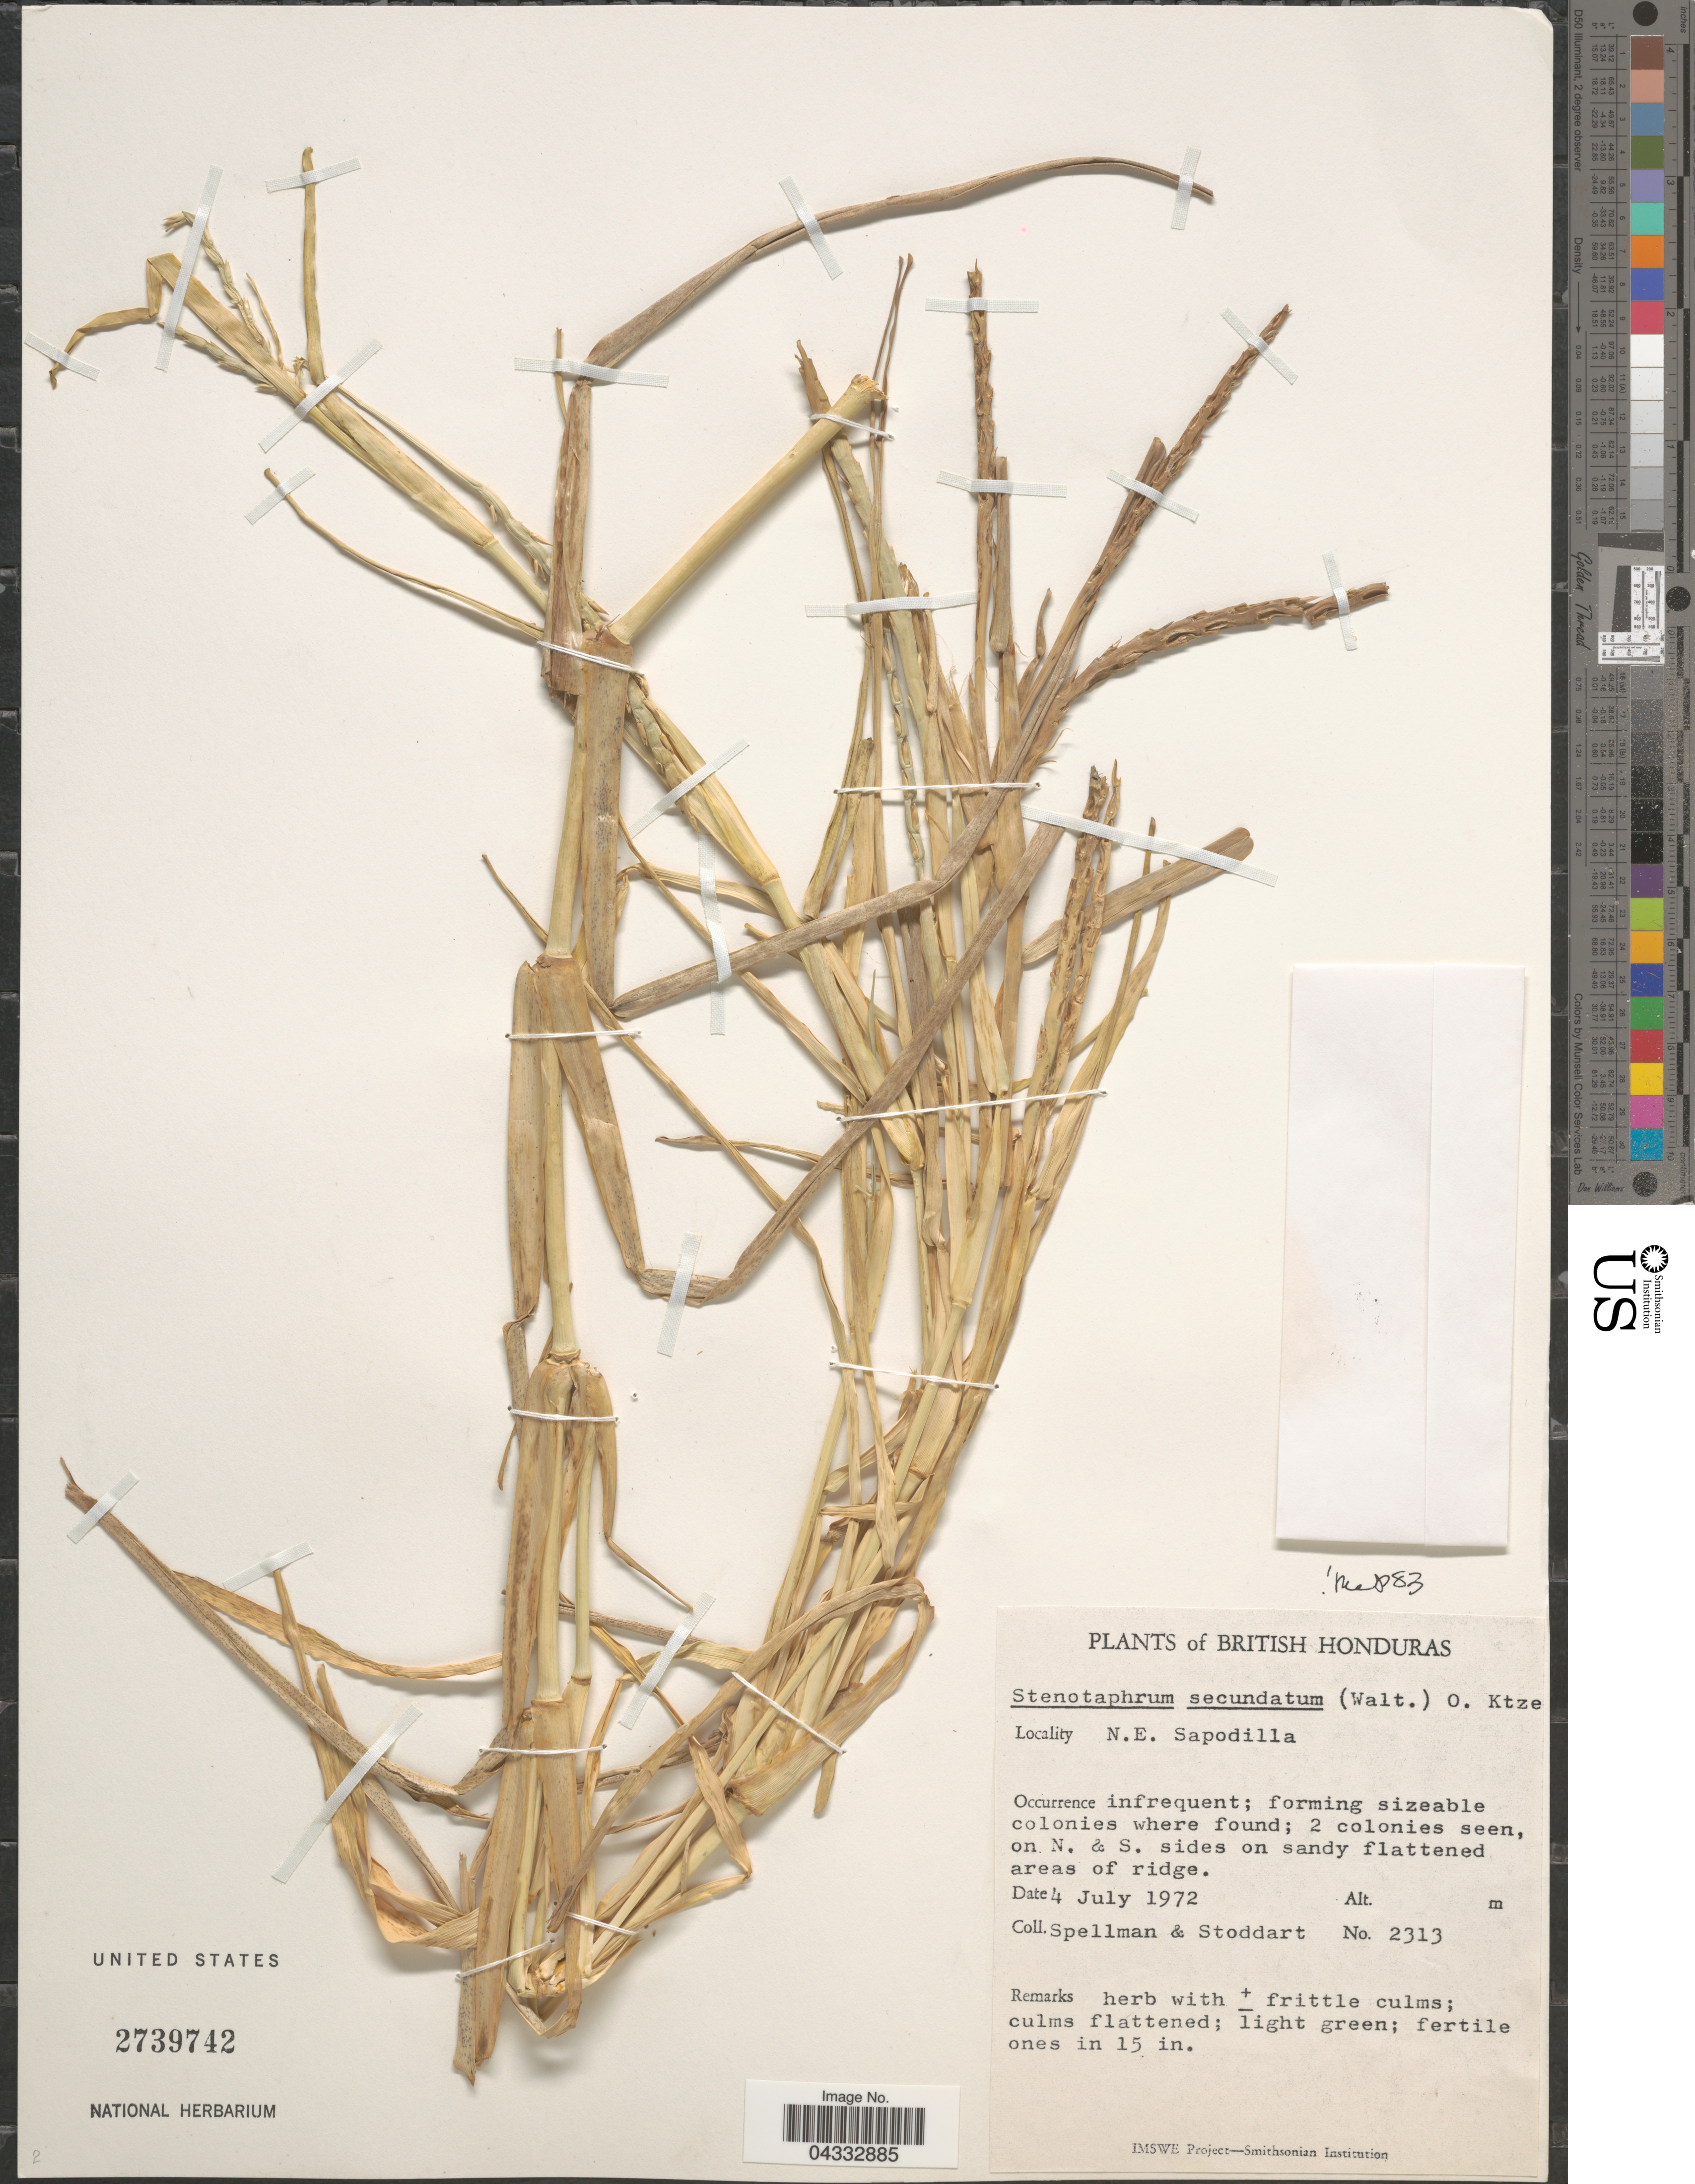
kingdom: Plantae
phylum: Tracheophyta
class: Liliopsida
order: Poales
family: Poaceae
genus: Stenotaphrum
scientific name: Stenotaphrum secundatum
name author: (Walter) Kuntze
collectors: Spellman, -- & -. Stoddart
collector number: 2313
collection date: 1972-07-04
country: Belize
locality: British Honduras. N.E. Sapodilla.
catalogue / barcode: US 2739742